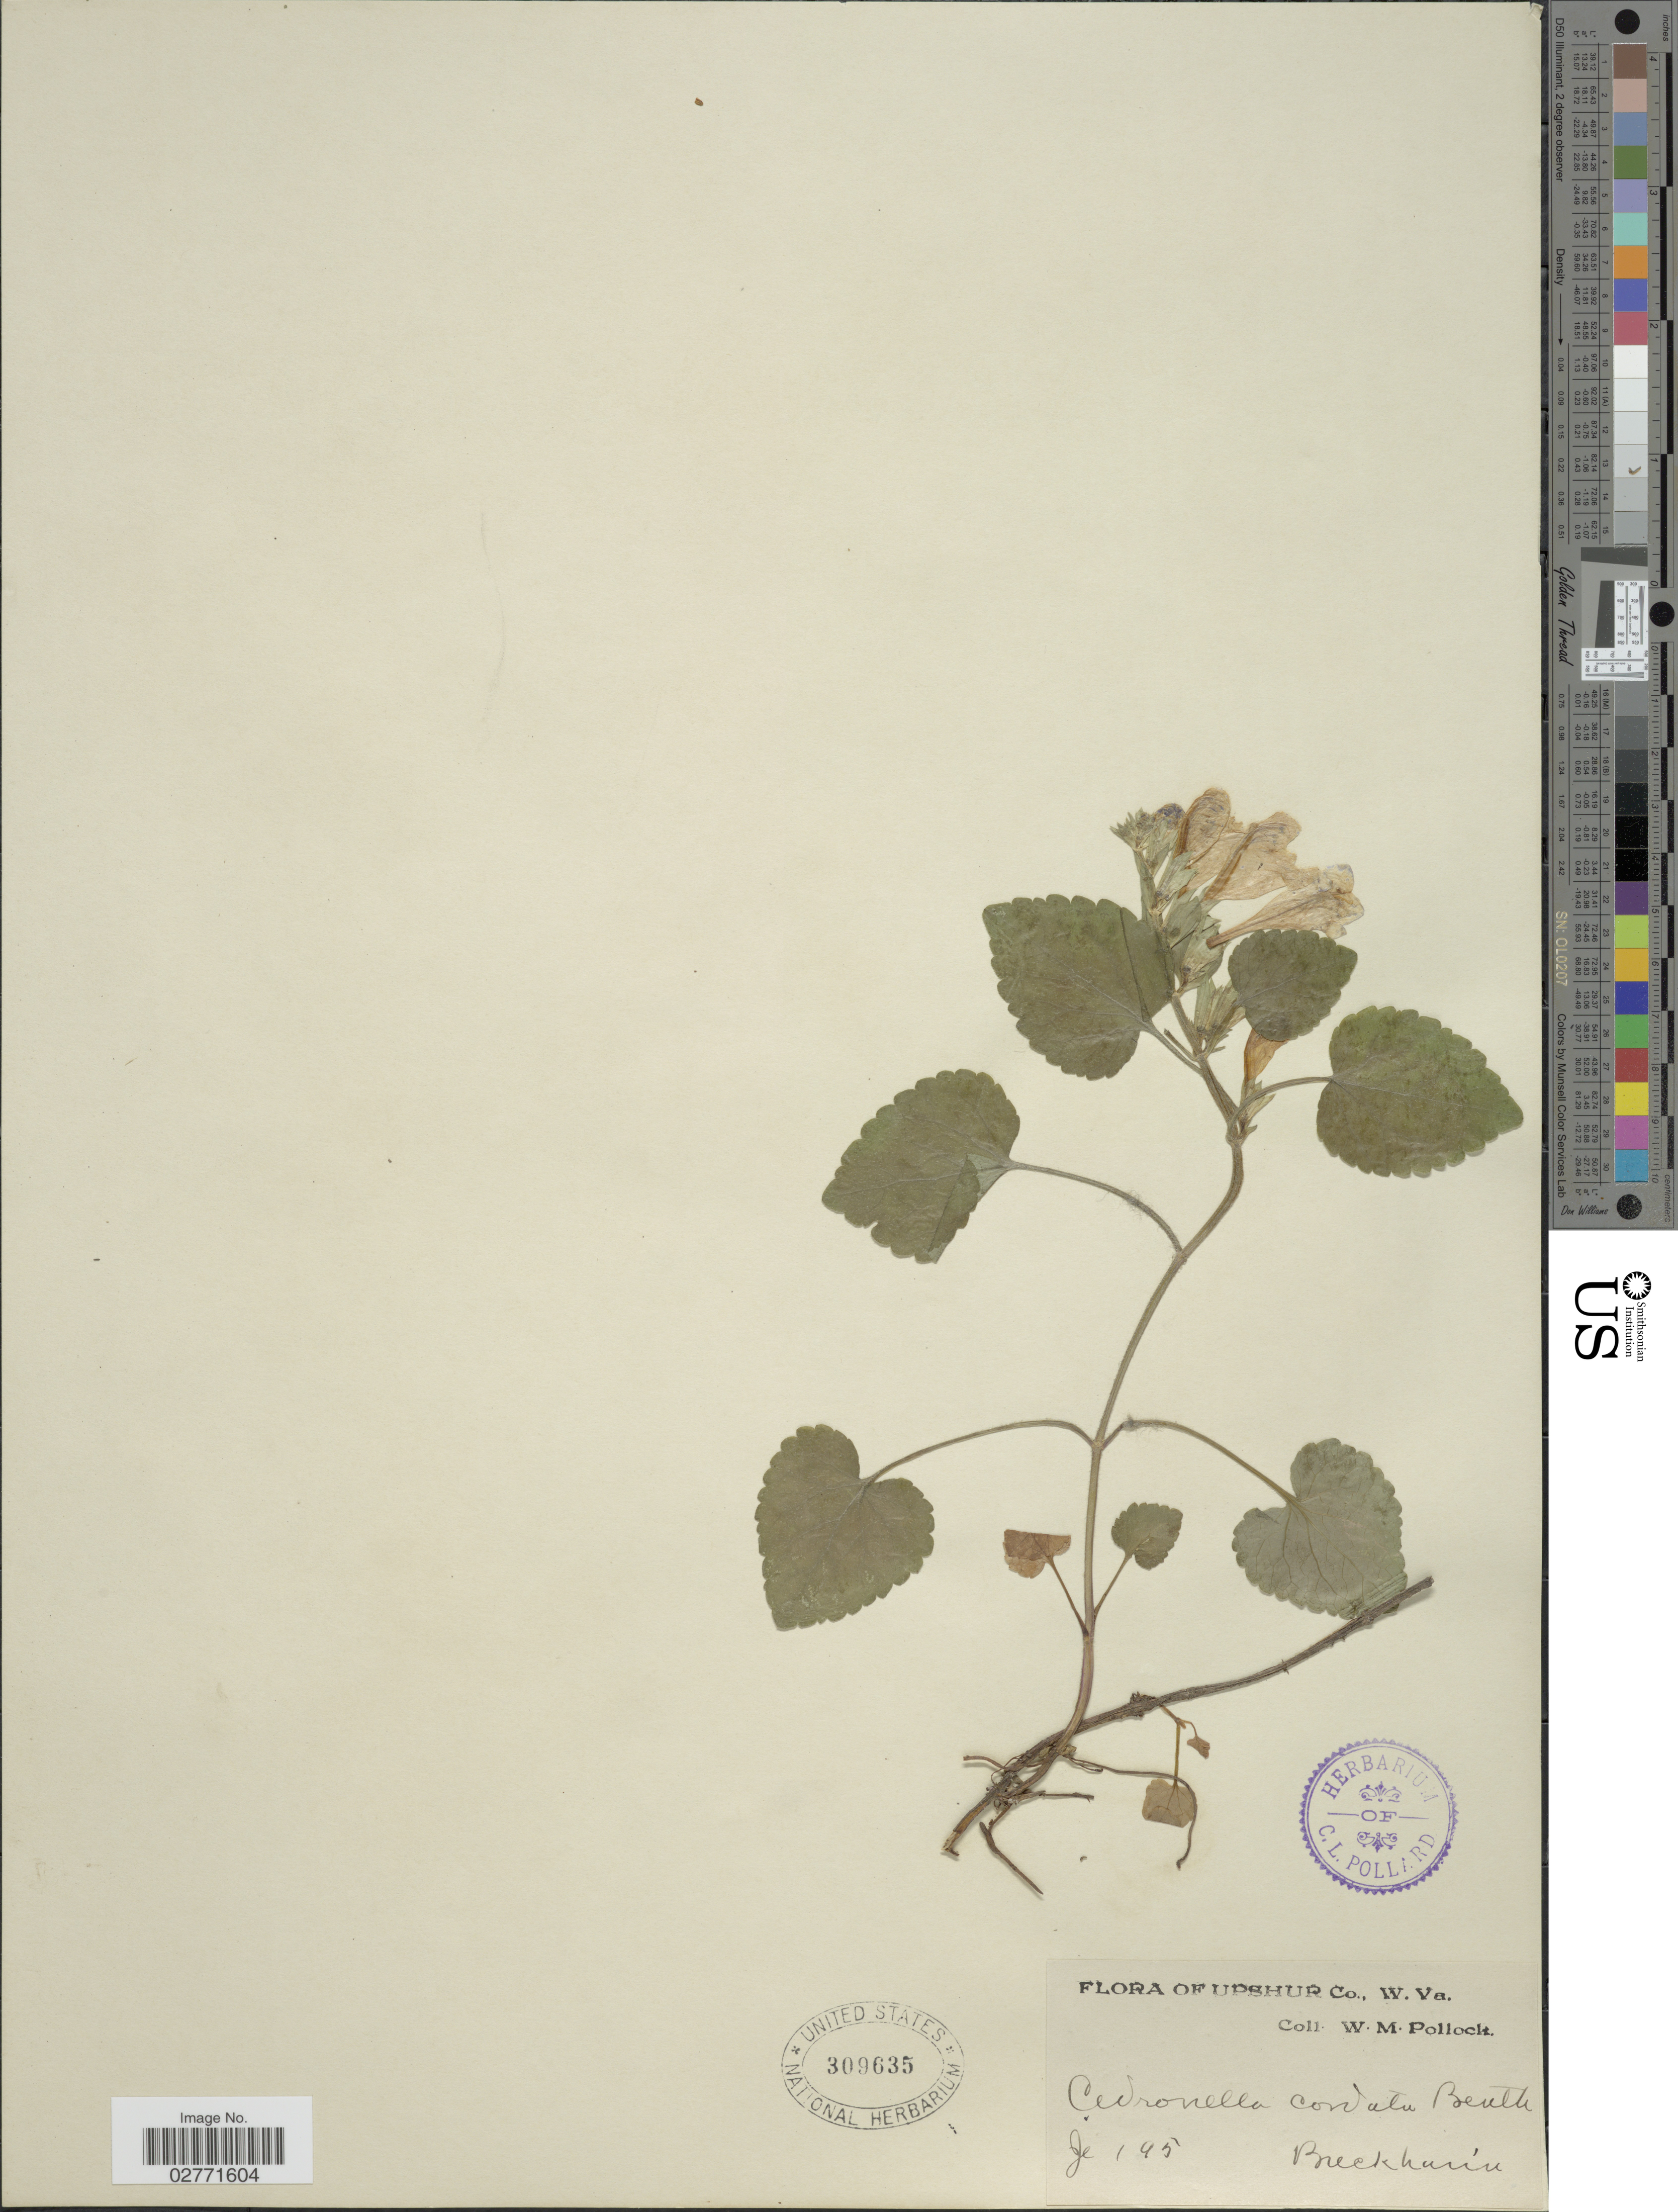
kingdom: Plantae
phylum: Tracheophyta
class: Magnoliopsida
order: Lamiales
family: Lamiaceae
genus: Meehania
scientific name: Meehania cordata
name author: (Nutt.) Britton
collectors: W. M. Pollock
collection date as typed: Transcribed d/m/y: 1/6/95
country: United States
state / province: West Virginia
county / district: Upshur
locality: Buckhannon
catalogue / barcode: US 309635